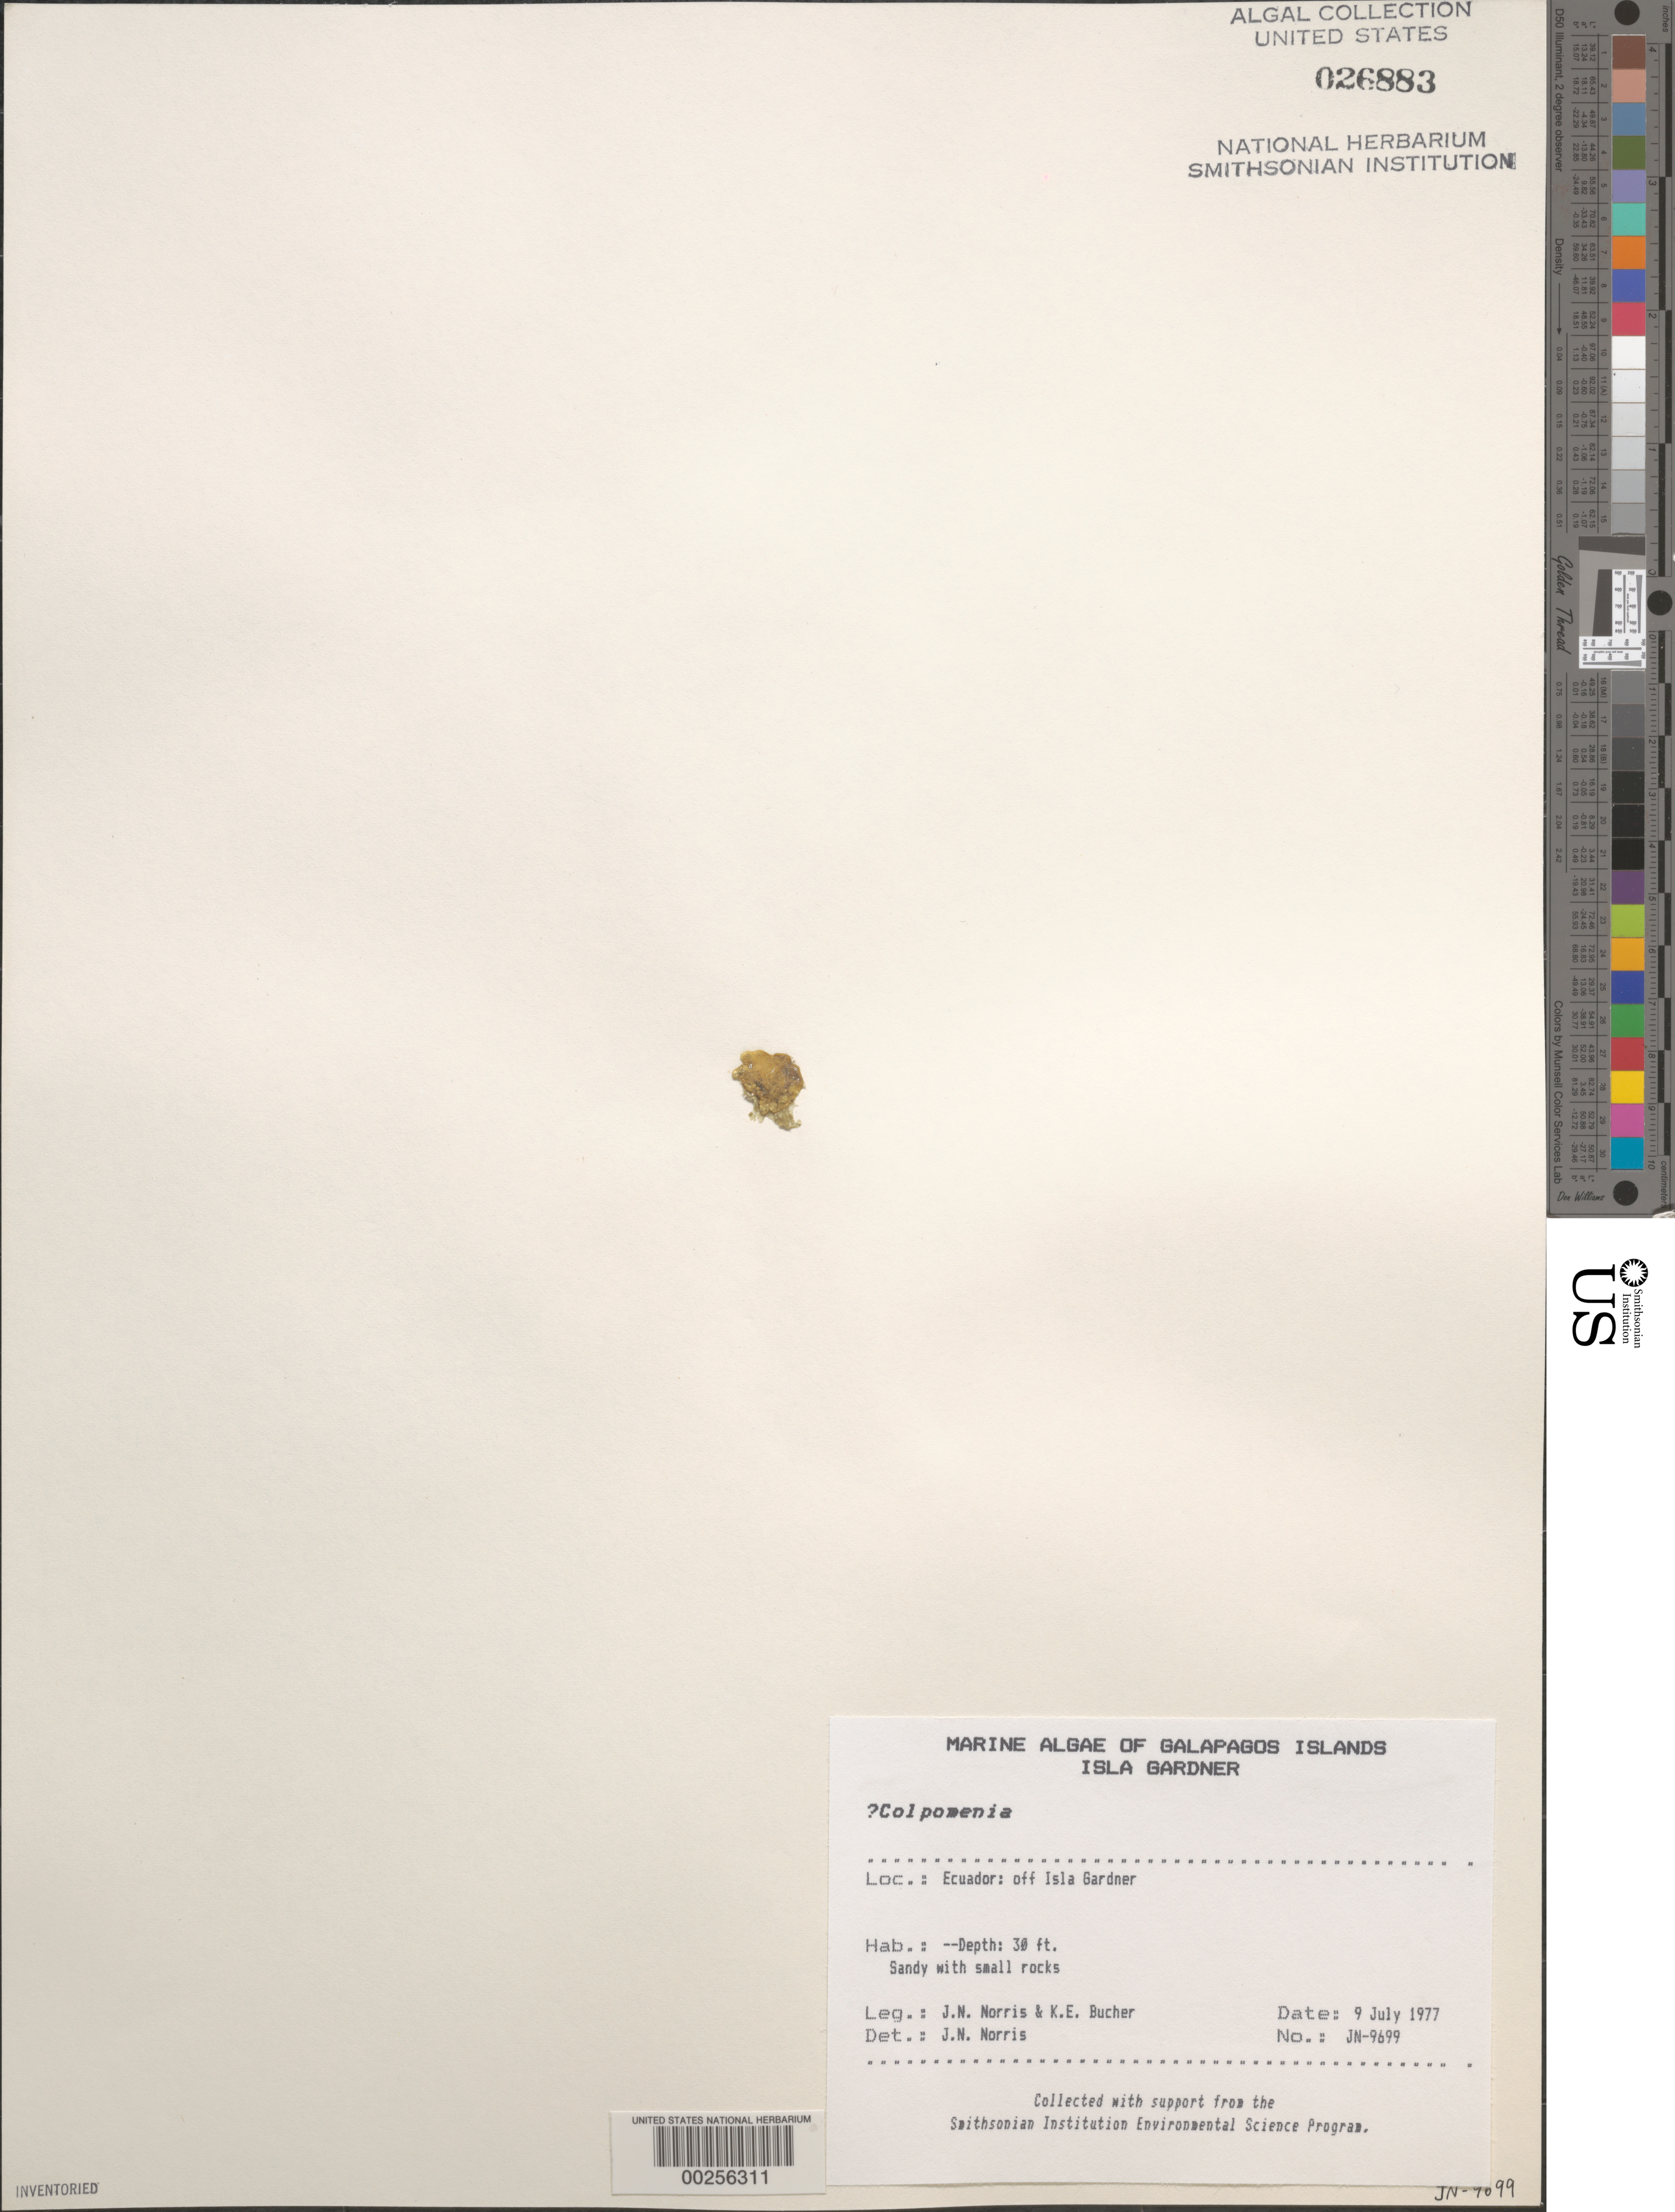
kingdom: Chromista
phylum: Ochrophyta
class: Phaeophyceae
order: Scytosiphonales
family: Scytosiphonaceae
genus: Colpomenia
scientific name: Colpomenia sp.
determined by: Norris, James N.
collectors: J. N. Norris & K. E. Bucher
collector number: JN-9699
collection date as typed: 09 Jul 1977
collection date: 1977-07-09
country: Ecuador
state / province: Colón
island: Gardner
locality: Off Isla Gardner (Isla Gardiner), off Isla Española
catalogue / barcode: US 26883